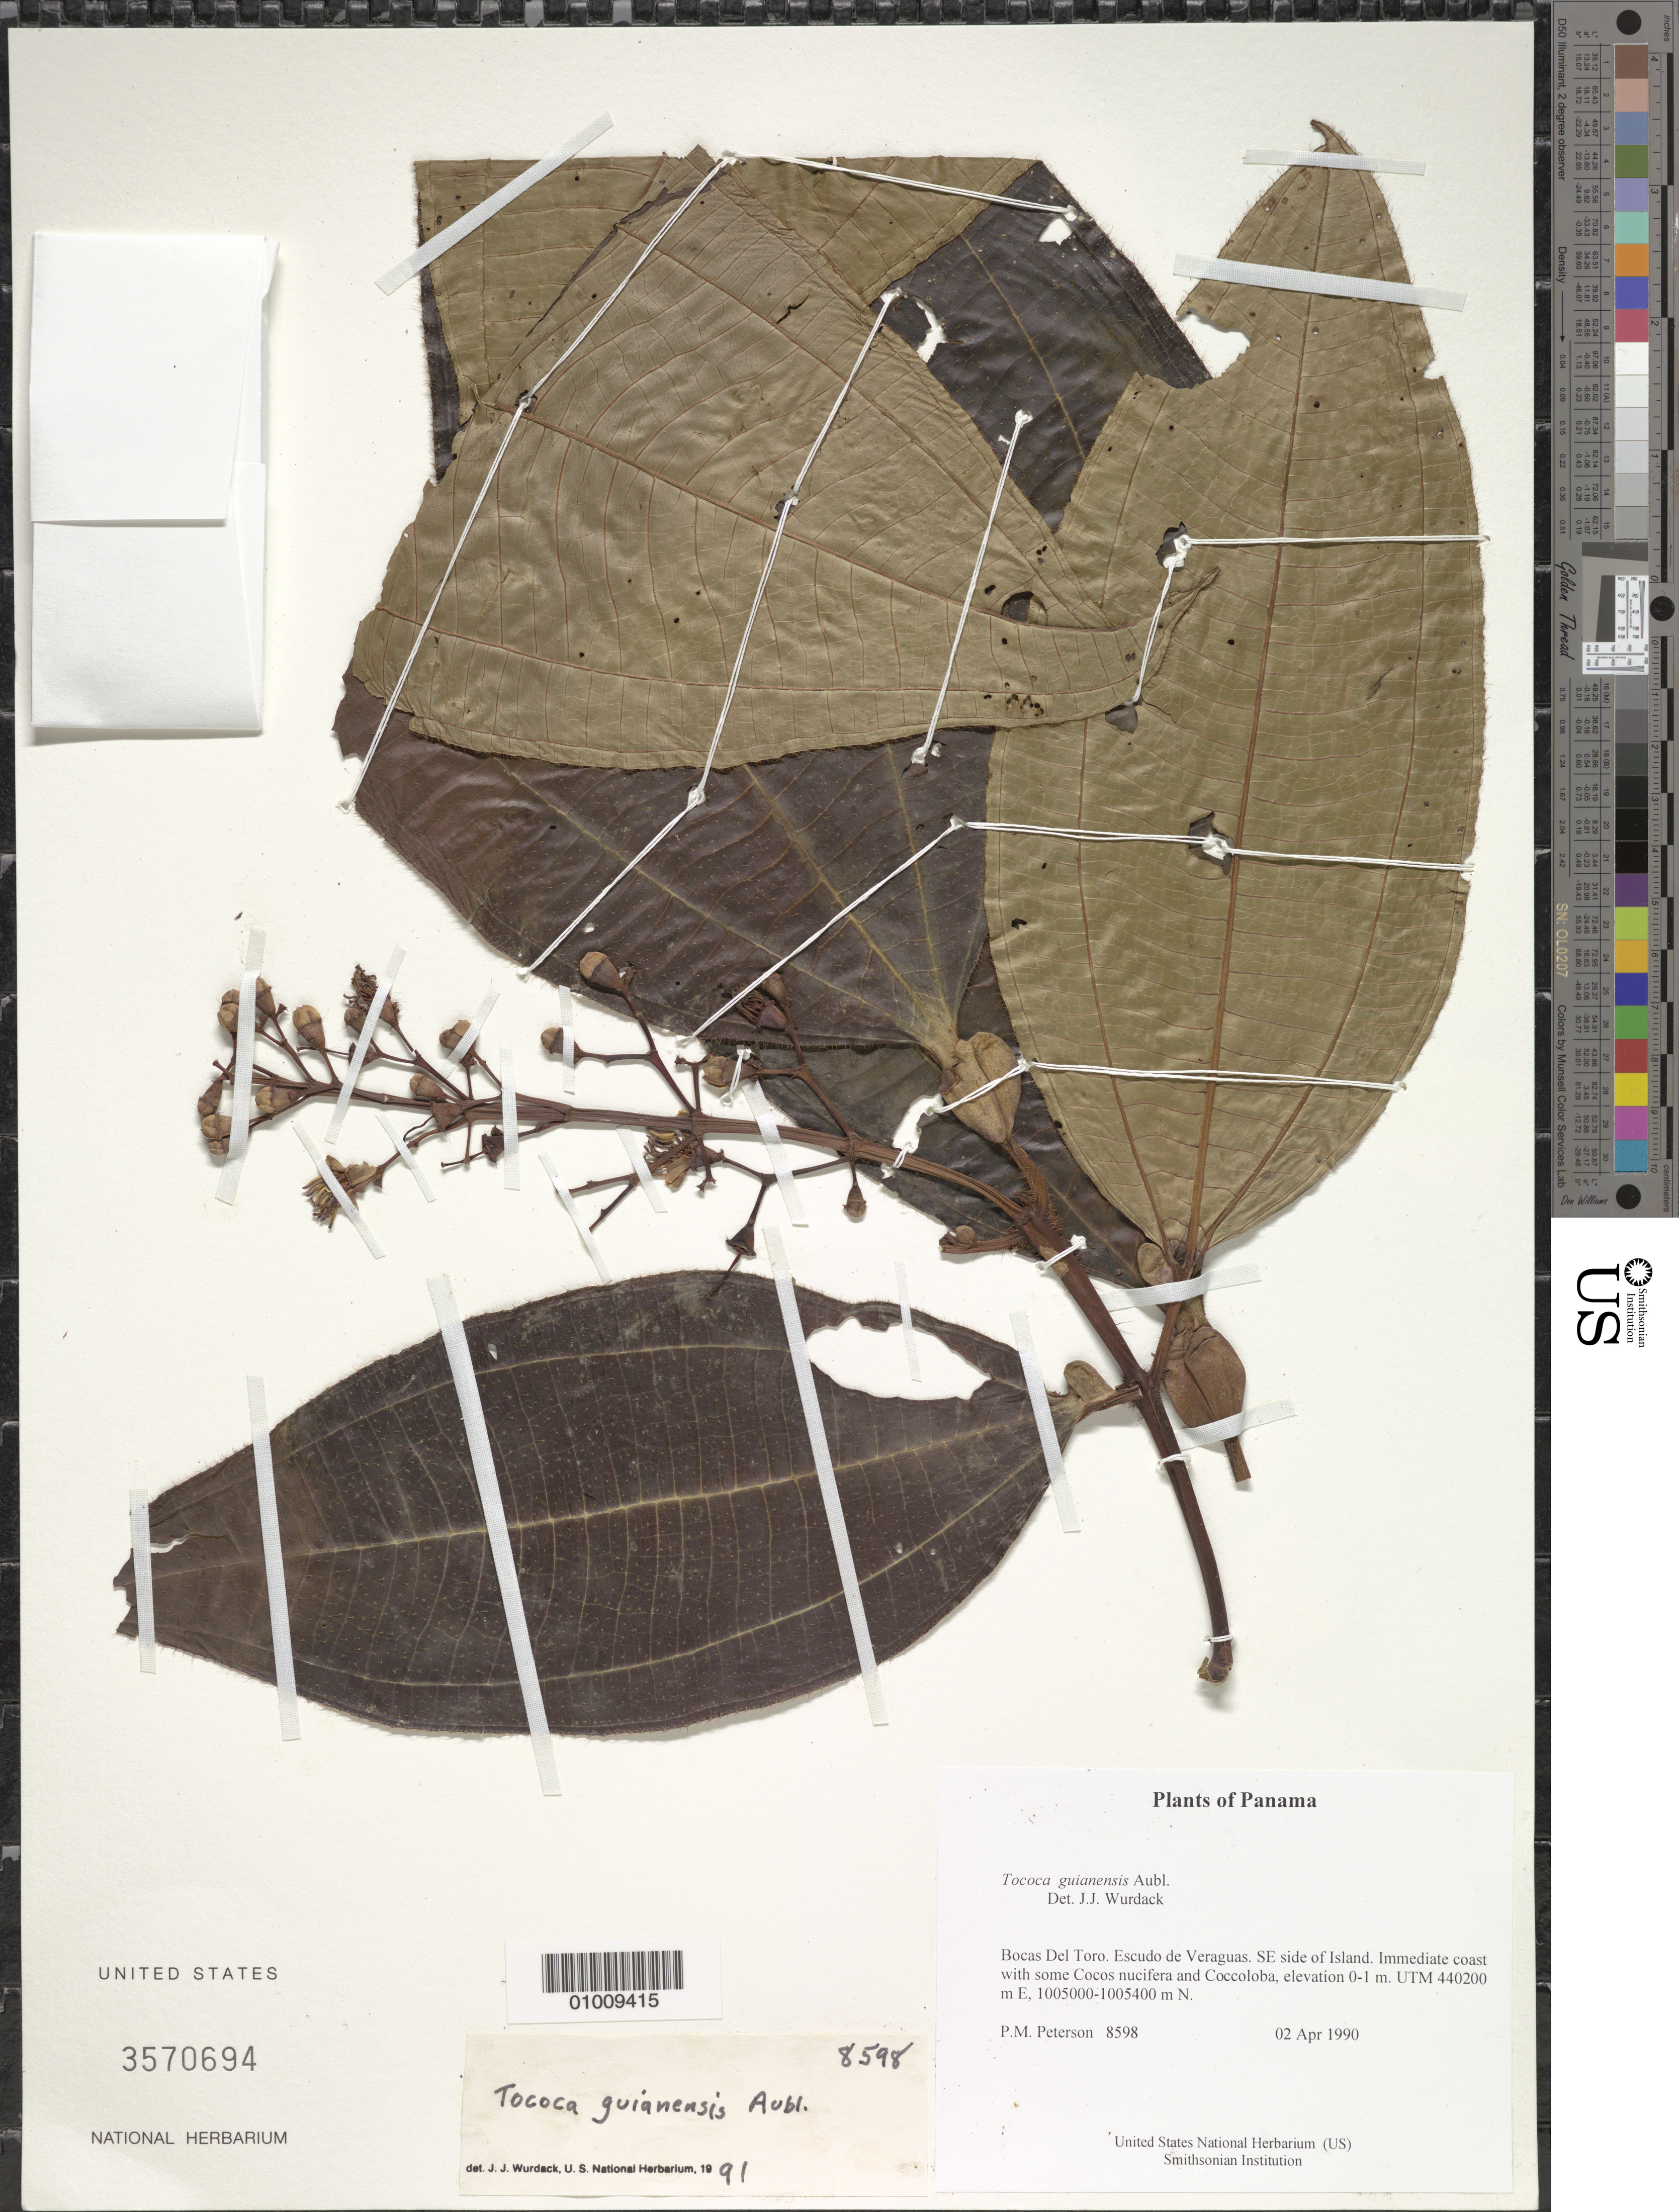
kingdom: Plantae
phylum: Tracheophyta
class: Magnoliopsida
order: Myrtales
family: Melastomataceae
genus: Tococa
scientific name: Tococa guianensis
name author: Aubl.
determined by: Wurdack, Kenneth J., (US), Smithsonian Institution - National Museum of Natural History (UNITED STATES)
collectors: P. M. Peterson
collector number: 08598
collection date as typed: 02 Apr 1990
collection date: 1990-04-02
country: Panama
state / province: Bocas del Toro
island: Escudo de Veraguas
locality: SE side of Island.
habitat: Immediate coast with some Cocos nucifera and Coccoloba, elevation 0-1 m. UTM 440200 m E, 1005000-1005400 m N.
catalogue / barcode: US 3570694